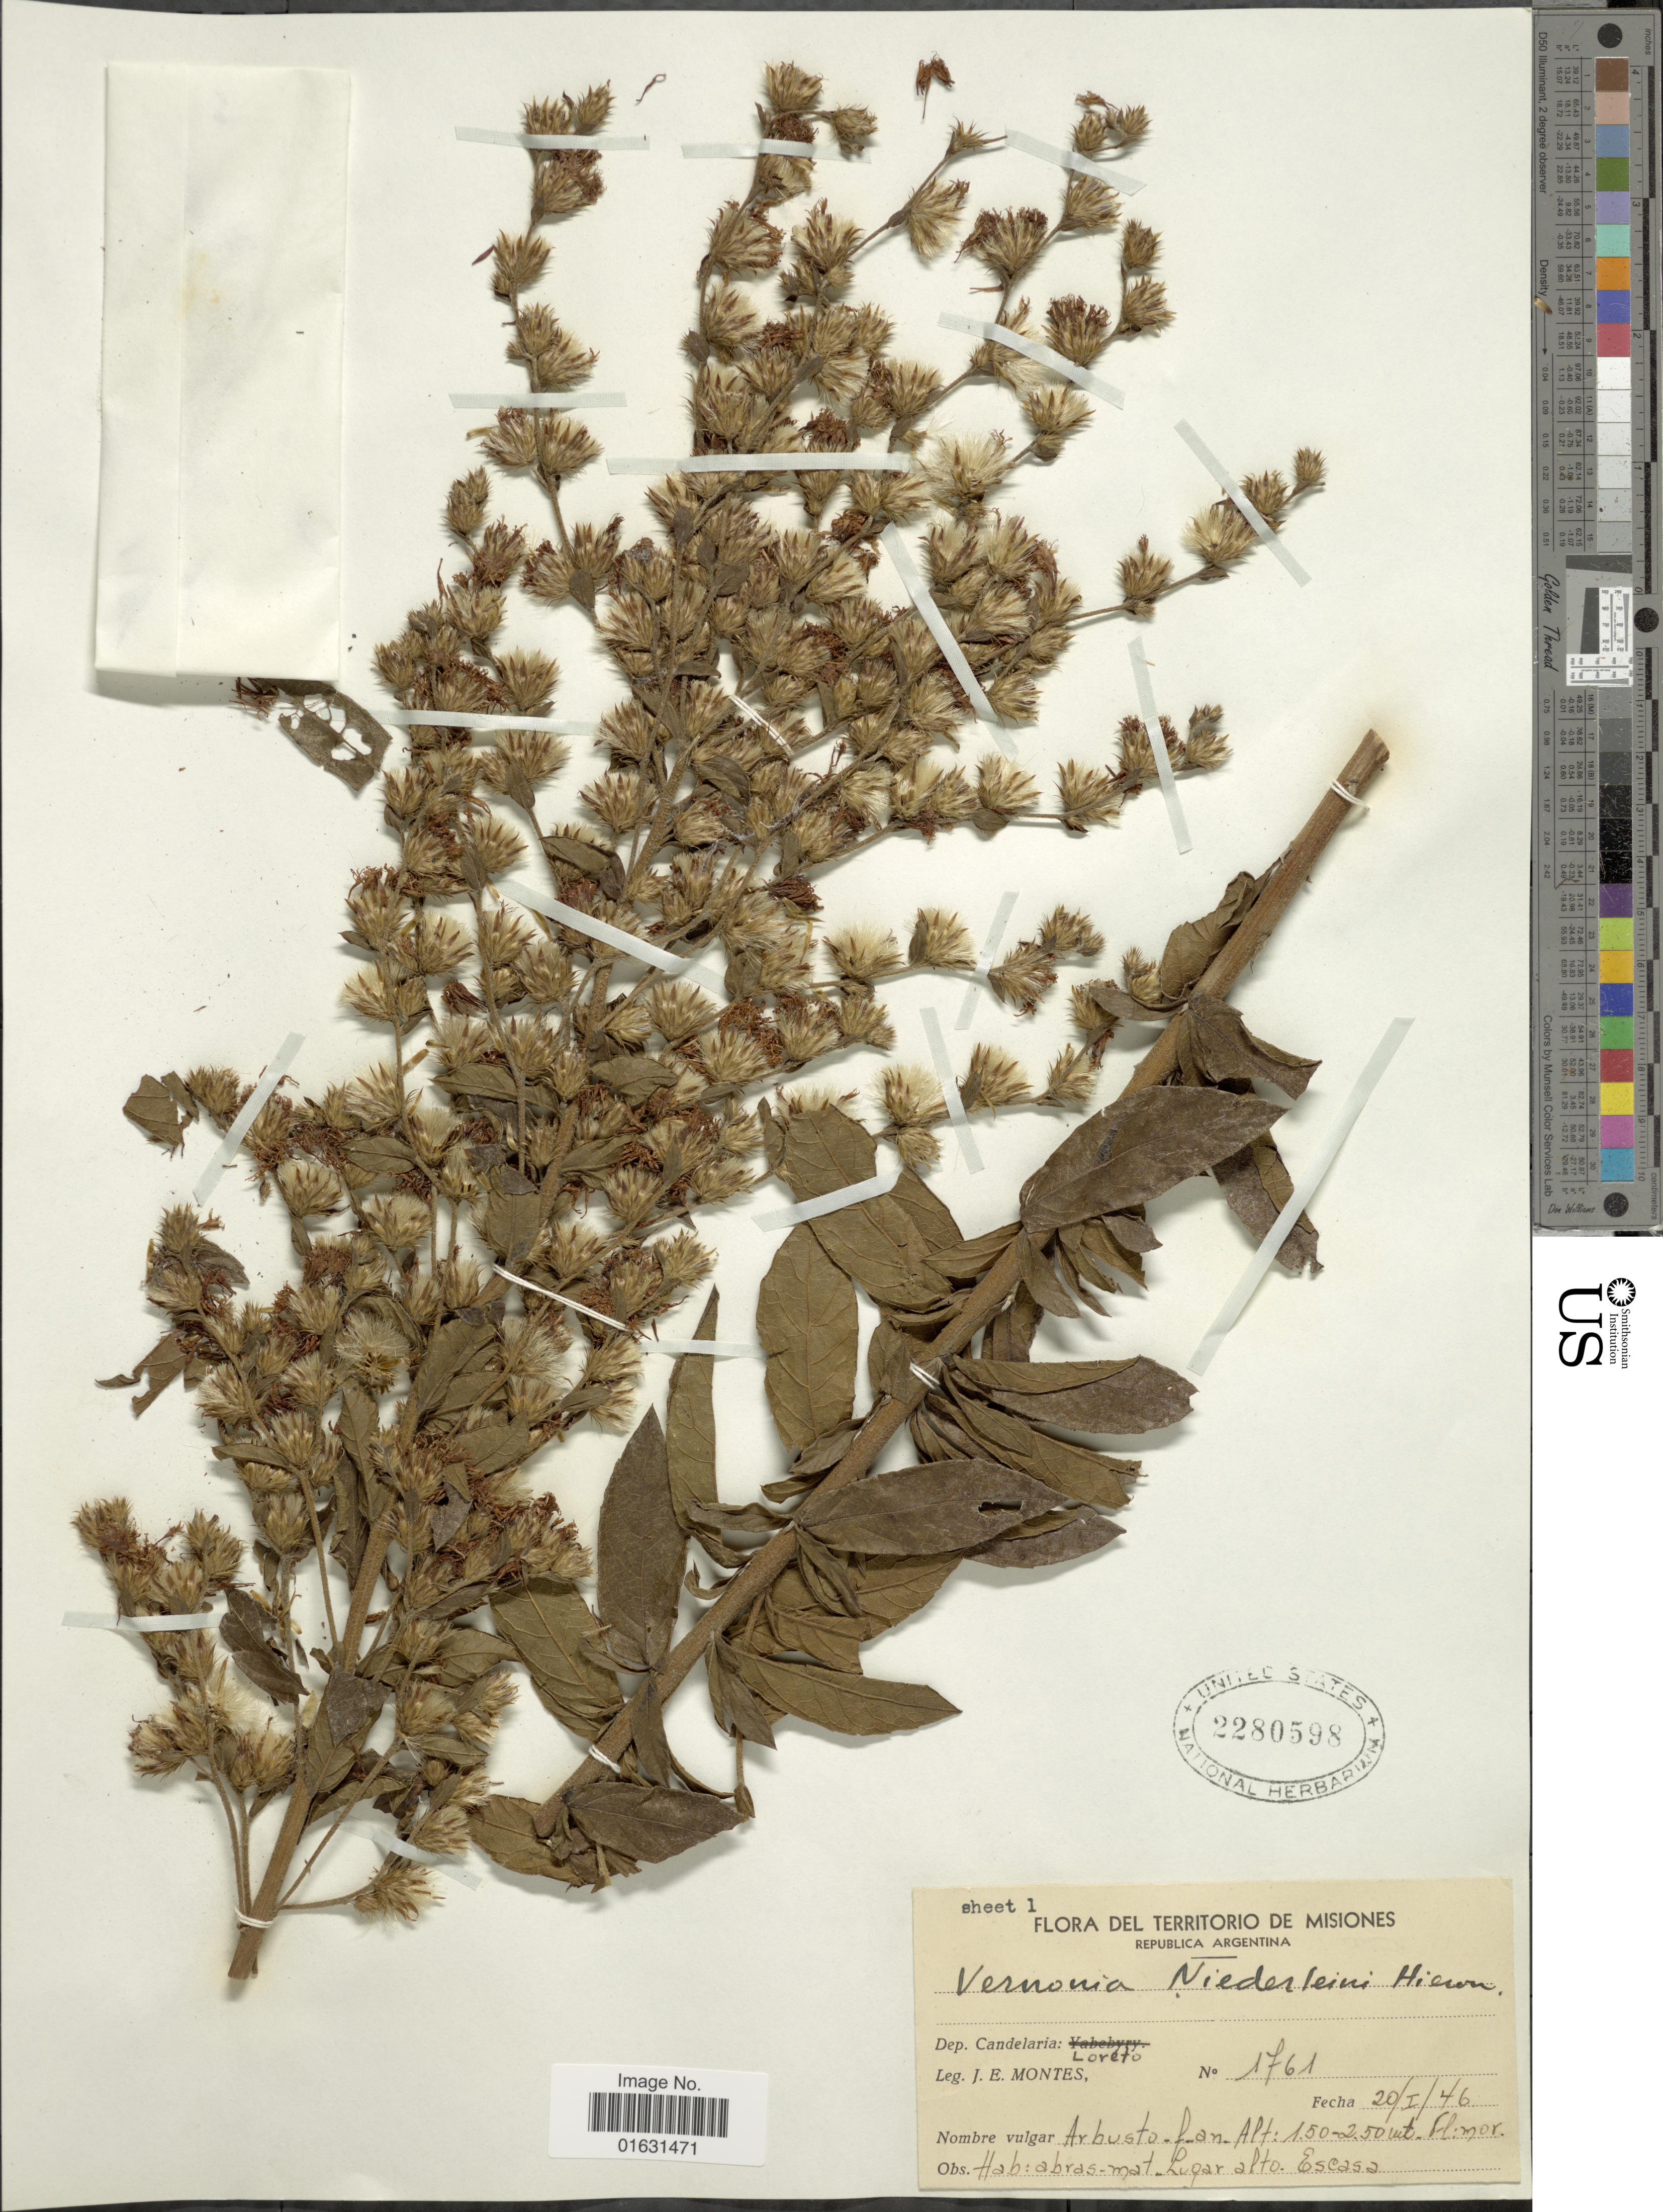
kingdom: Plantae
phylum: Tracheophyta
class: Magnoliopsida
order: Asterales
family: Asteraceae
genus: Lessingianthus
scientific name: Lessingianthus niederleinii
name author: (Hieron.) H. Rob.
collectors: J. E. Montes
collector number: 1761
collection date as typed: Transcribed d/m/y: 20/1/46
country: Argentina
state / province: Misiones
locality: Loreto, Dept. Candelaria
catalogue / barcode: US 2280598